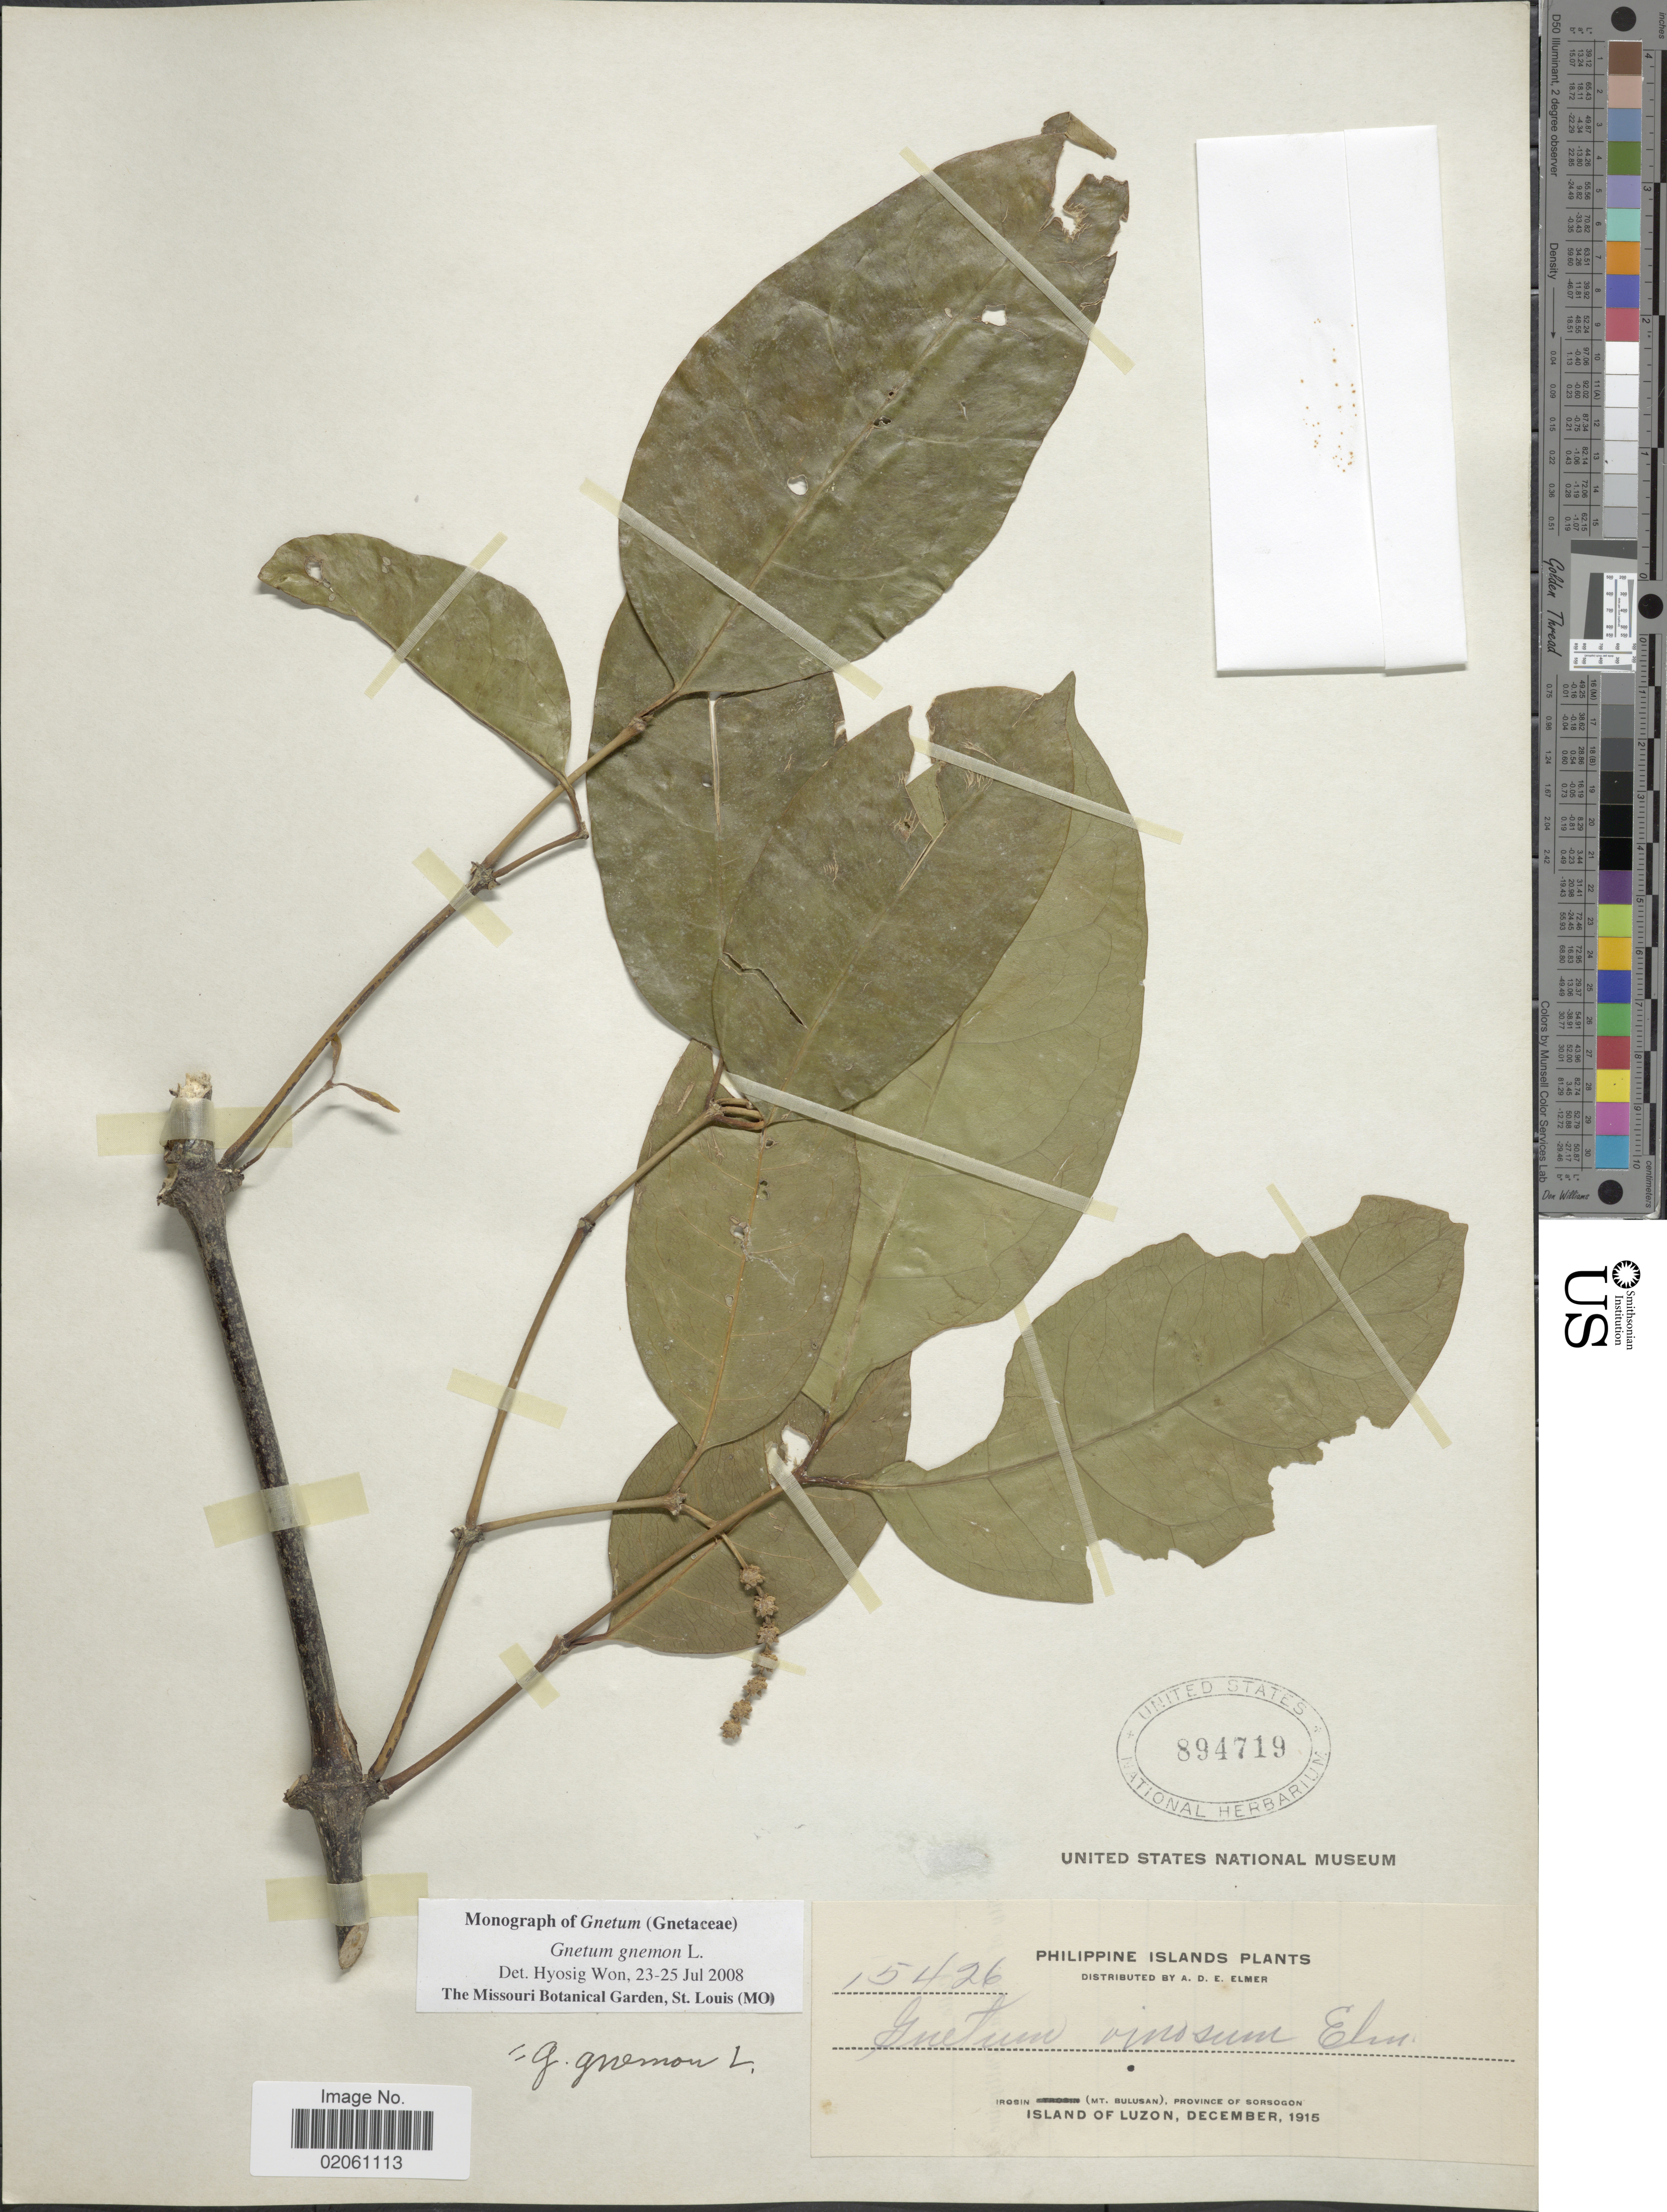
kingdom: Plantae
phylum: Tracheophyta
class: Gnetopsida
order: Gnetales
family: Gnetaceae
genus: Gnetum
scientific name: Gnetum gnemon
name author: L.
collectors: A. D. E. Elmer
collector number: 15426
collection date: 1915-12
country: Philippines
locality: Irosin (Mt. Bulusan), Province of Sorsogon. Island of Luzon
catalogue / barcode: US 894719